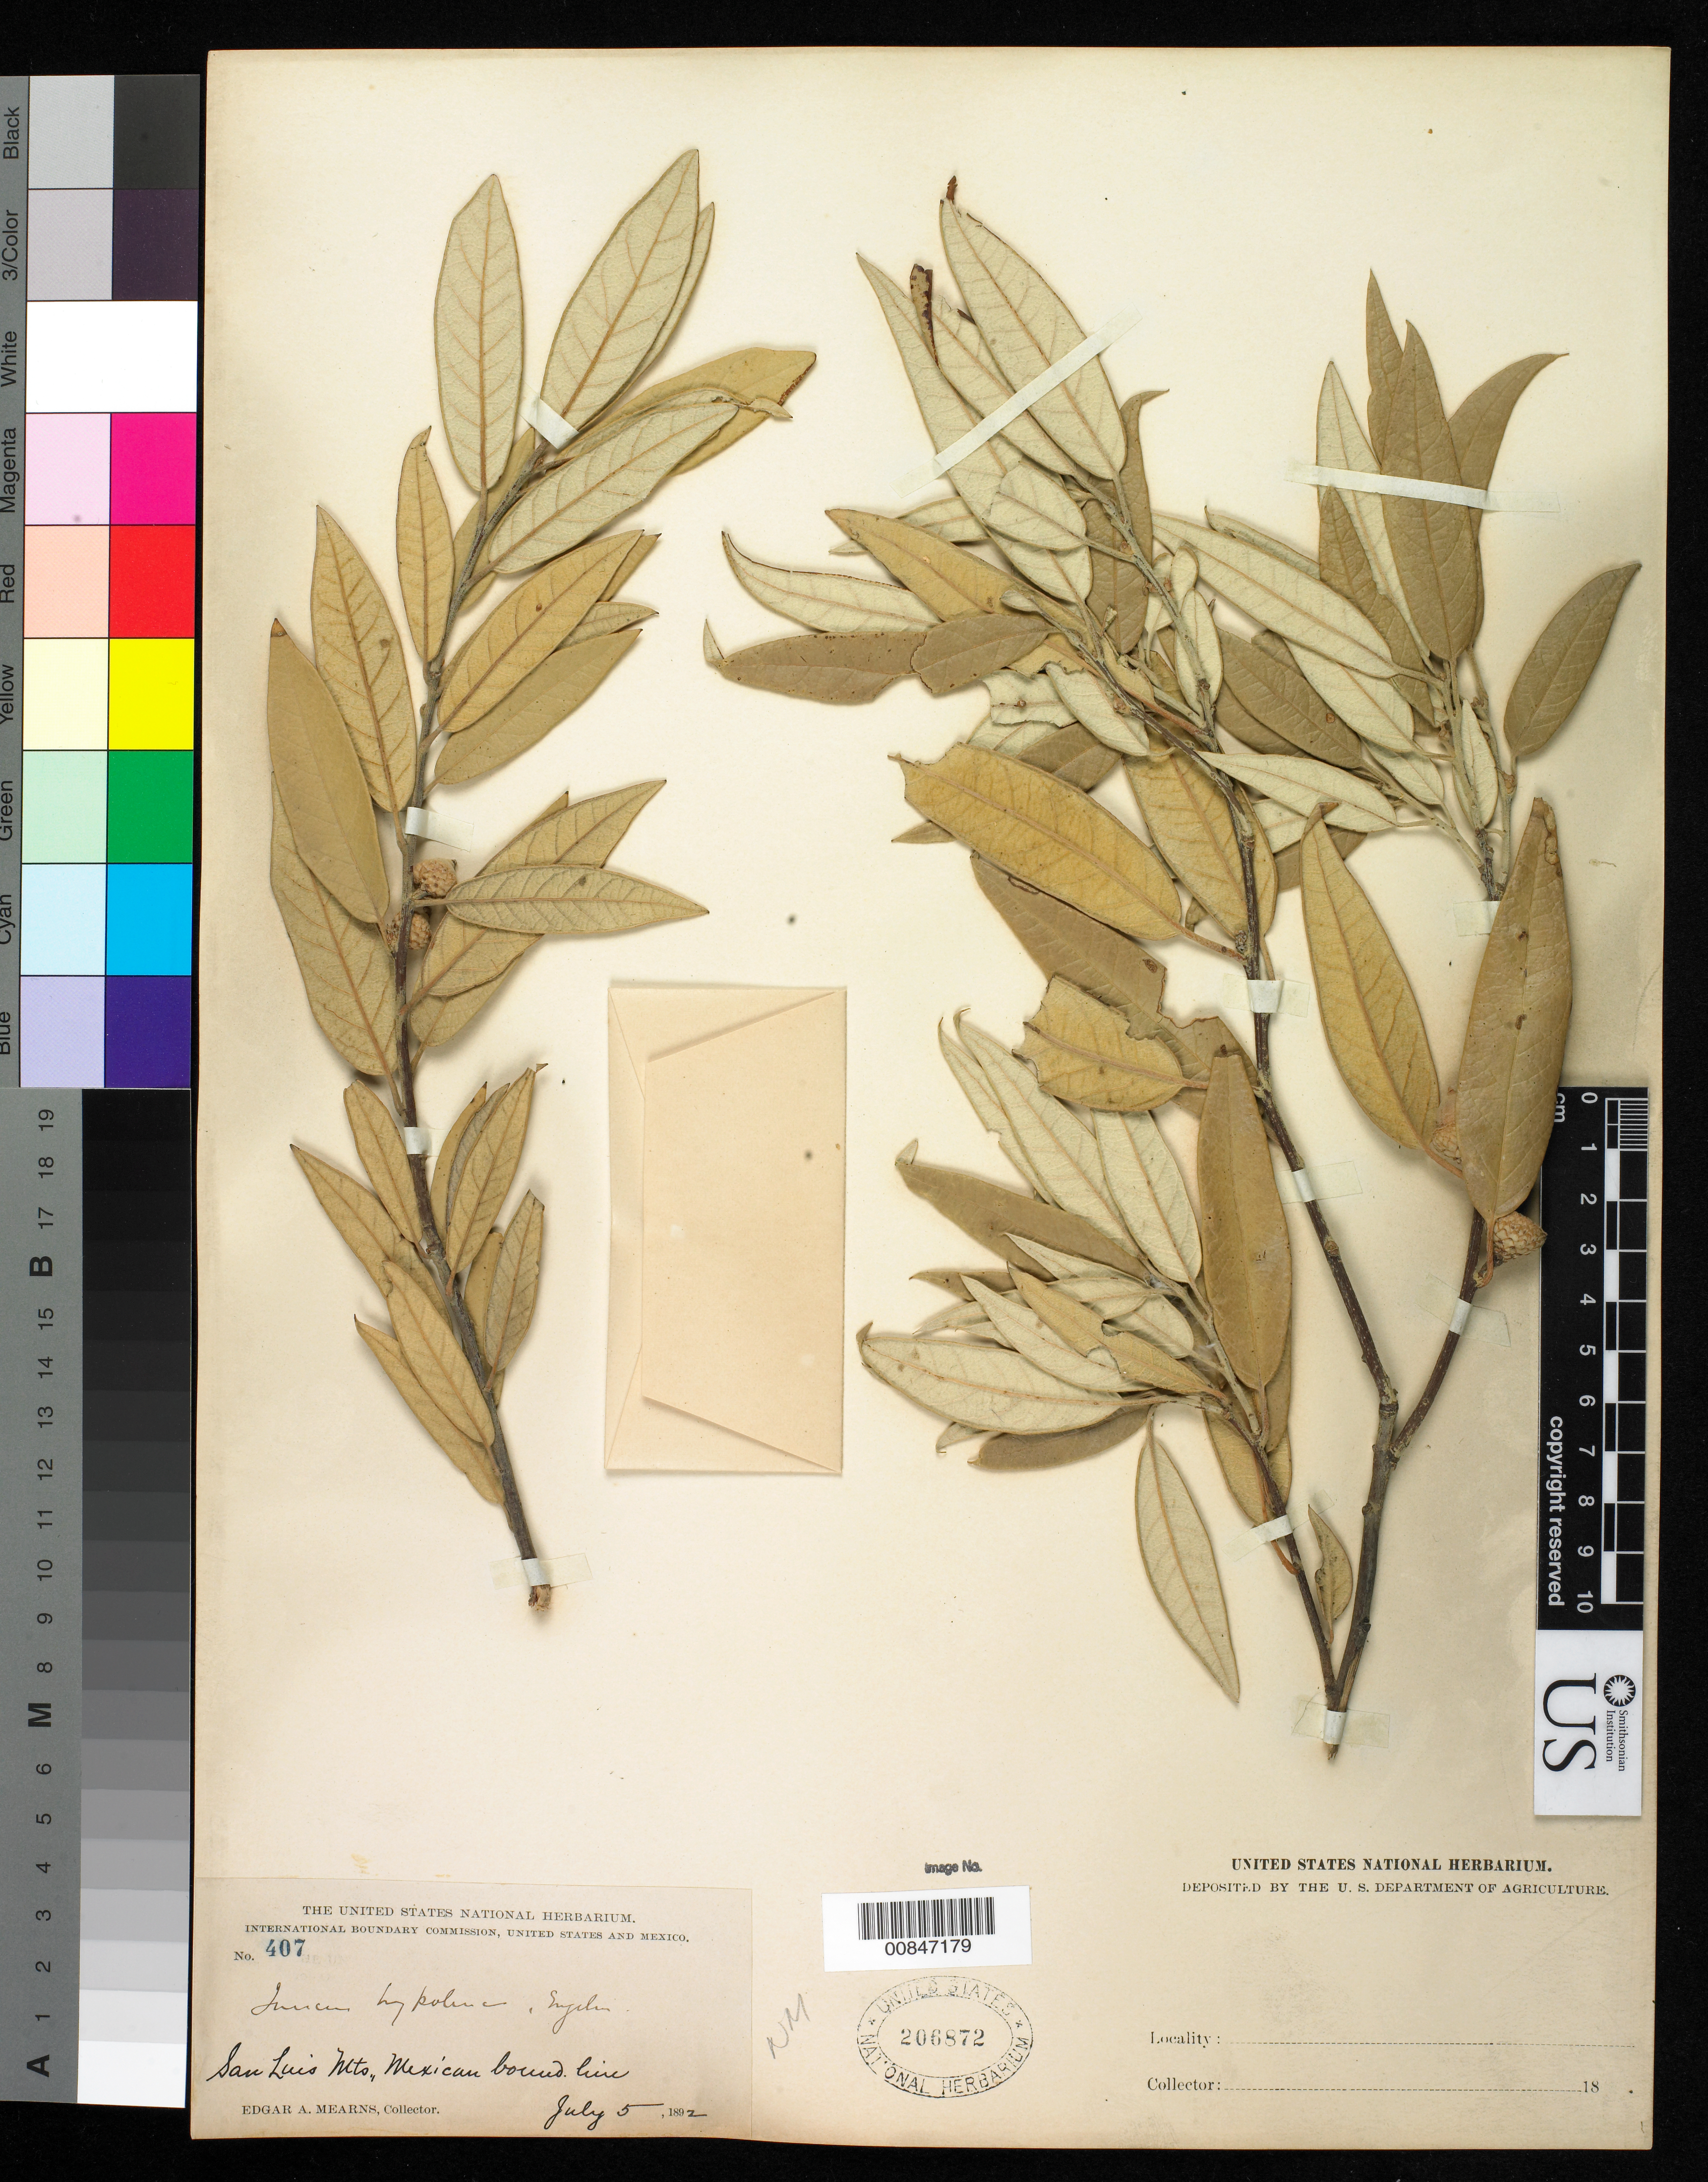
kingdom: Plantae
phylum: Tracheophyta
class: Magnoliopsida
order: Fagales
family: Fagaceae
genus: Quercus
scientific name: Quercus hypoleucoides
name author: A. Camus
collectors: E. A. Mearns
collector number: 407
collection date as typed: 05 Jul 1892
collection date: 1892-07-05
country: United States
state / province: New Mexico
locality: San Luis Mts., Mexican boundary line.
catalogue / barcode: US 206872